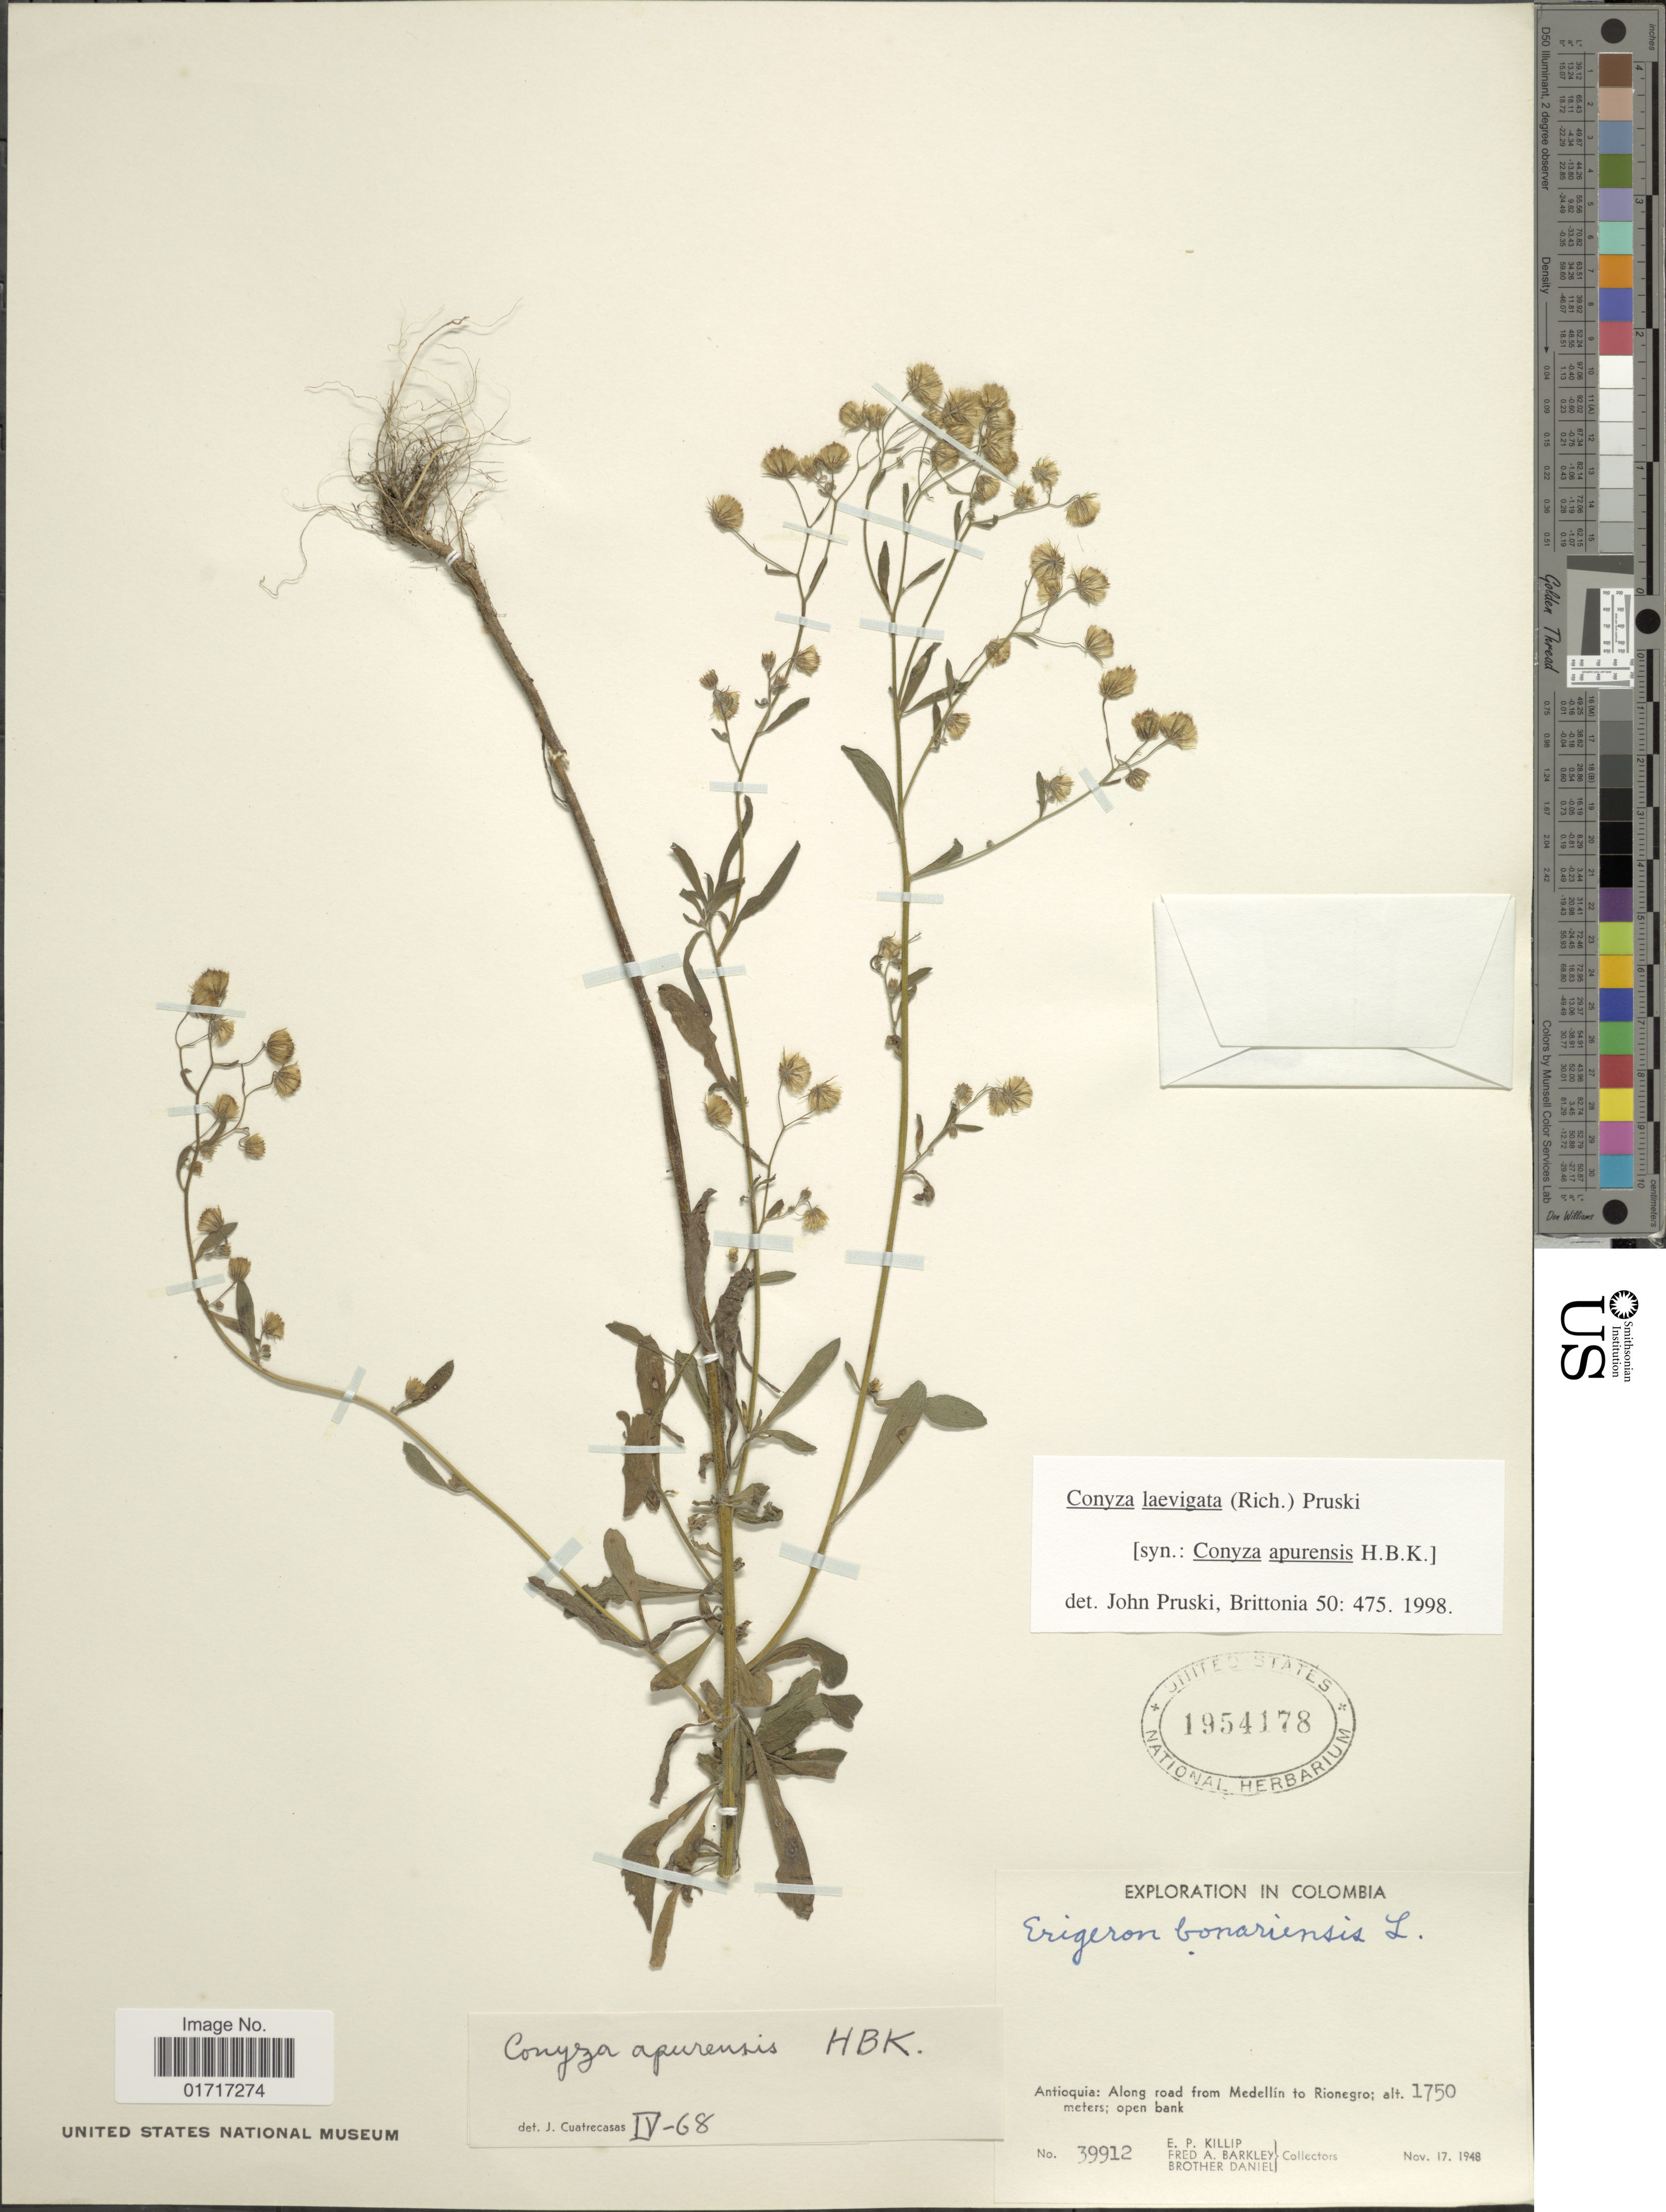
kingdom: Plantae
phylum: Tracheophyta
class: Magnoliopsida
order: Asterales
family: Asteraceae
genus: Conyza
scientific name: Conyza laevigata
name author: (Rich.) Pruski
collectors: E. P. Killip, F. A. Barkley & Bro. Daniel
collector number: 39912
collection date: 1948-11-17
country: Colombia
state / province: Antioquia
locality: Antioquia: Along road from medelin to Medelin to Rionegro.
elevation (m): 1750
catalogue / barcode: US 1954178